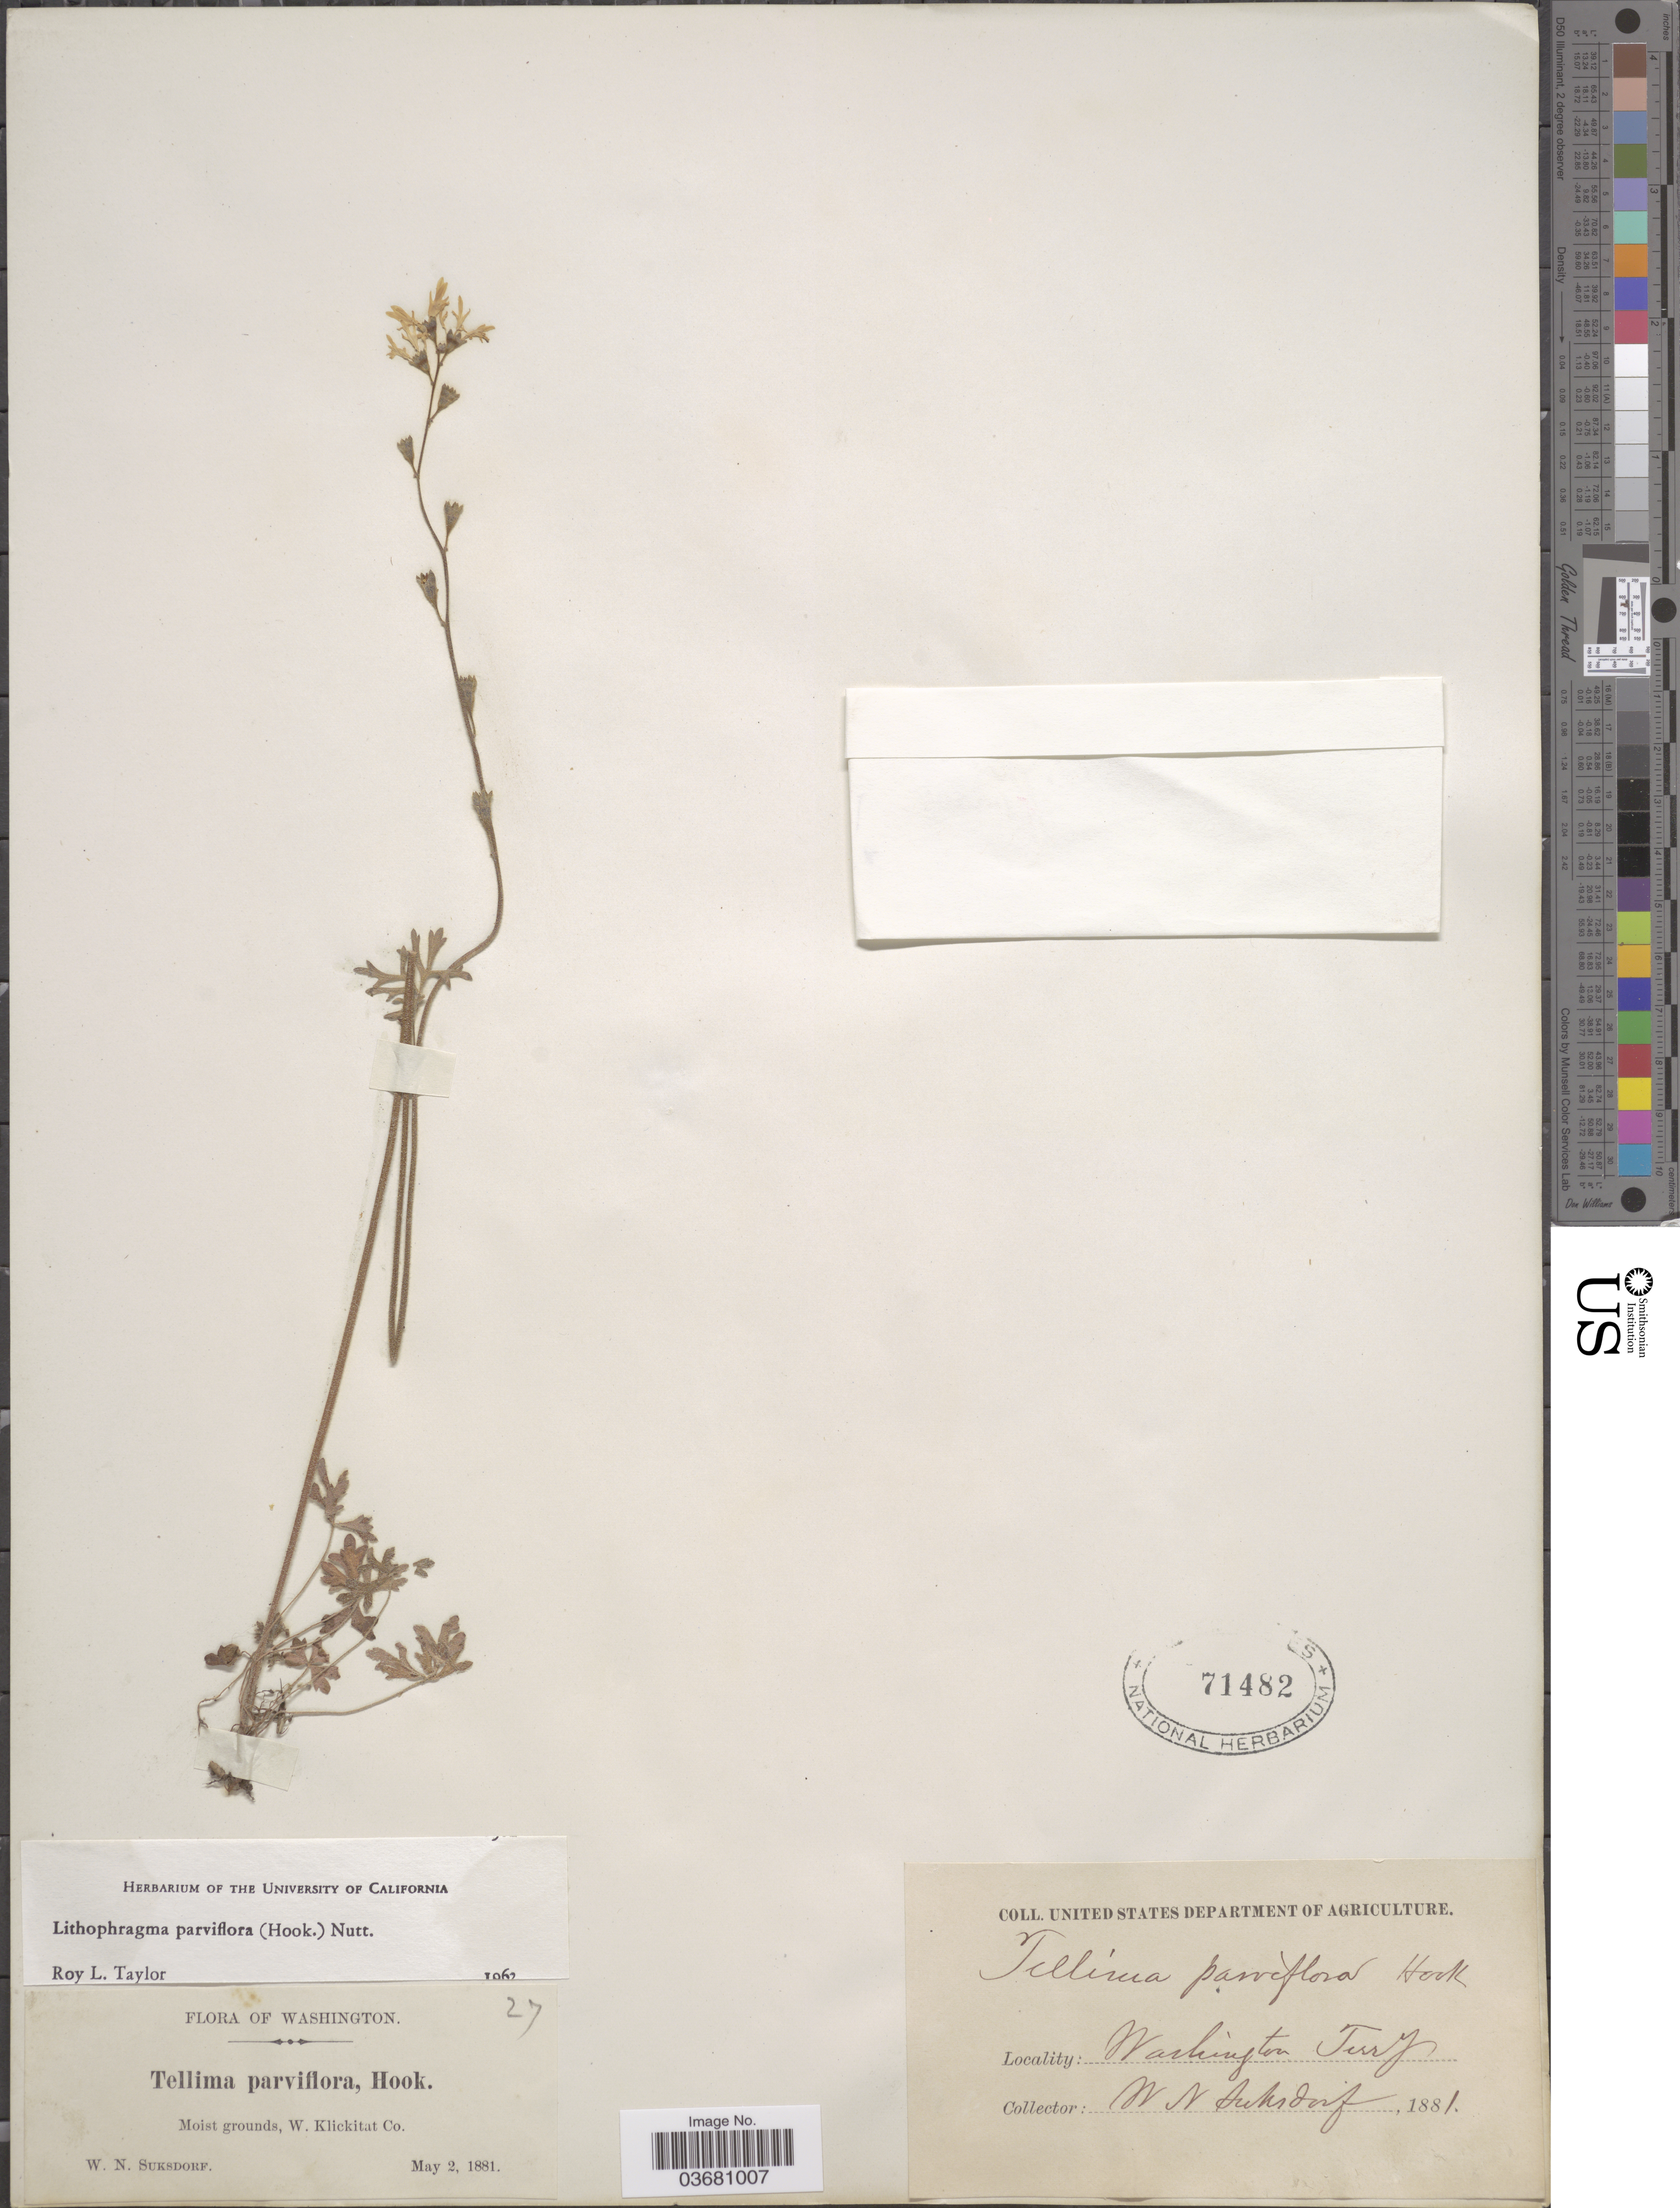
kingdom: Plantae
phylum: Tracheophyta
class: Magnoliopsida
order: Saxifragales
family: Saxifragaceae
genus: Lithophragma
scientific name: Lithophragma parviflorum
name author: (Hook.) Nutt.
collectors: W. N. Suksdorf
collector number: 27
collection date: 1881-05-02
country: United States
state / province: Washington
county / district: Klickitat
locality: Moist grounds, W. Klickitat Co. Washington TerrY.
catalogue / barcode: US 71482